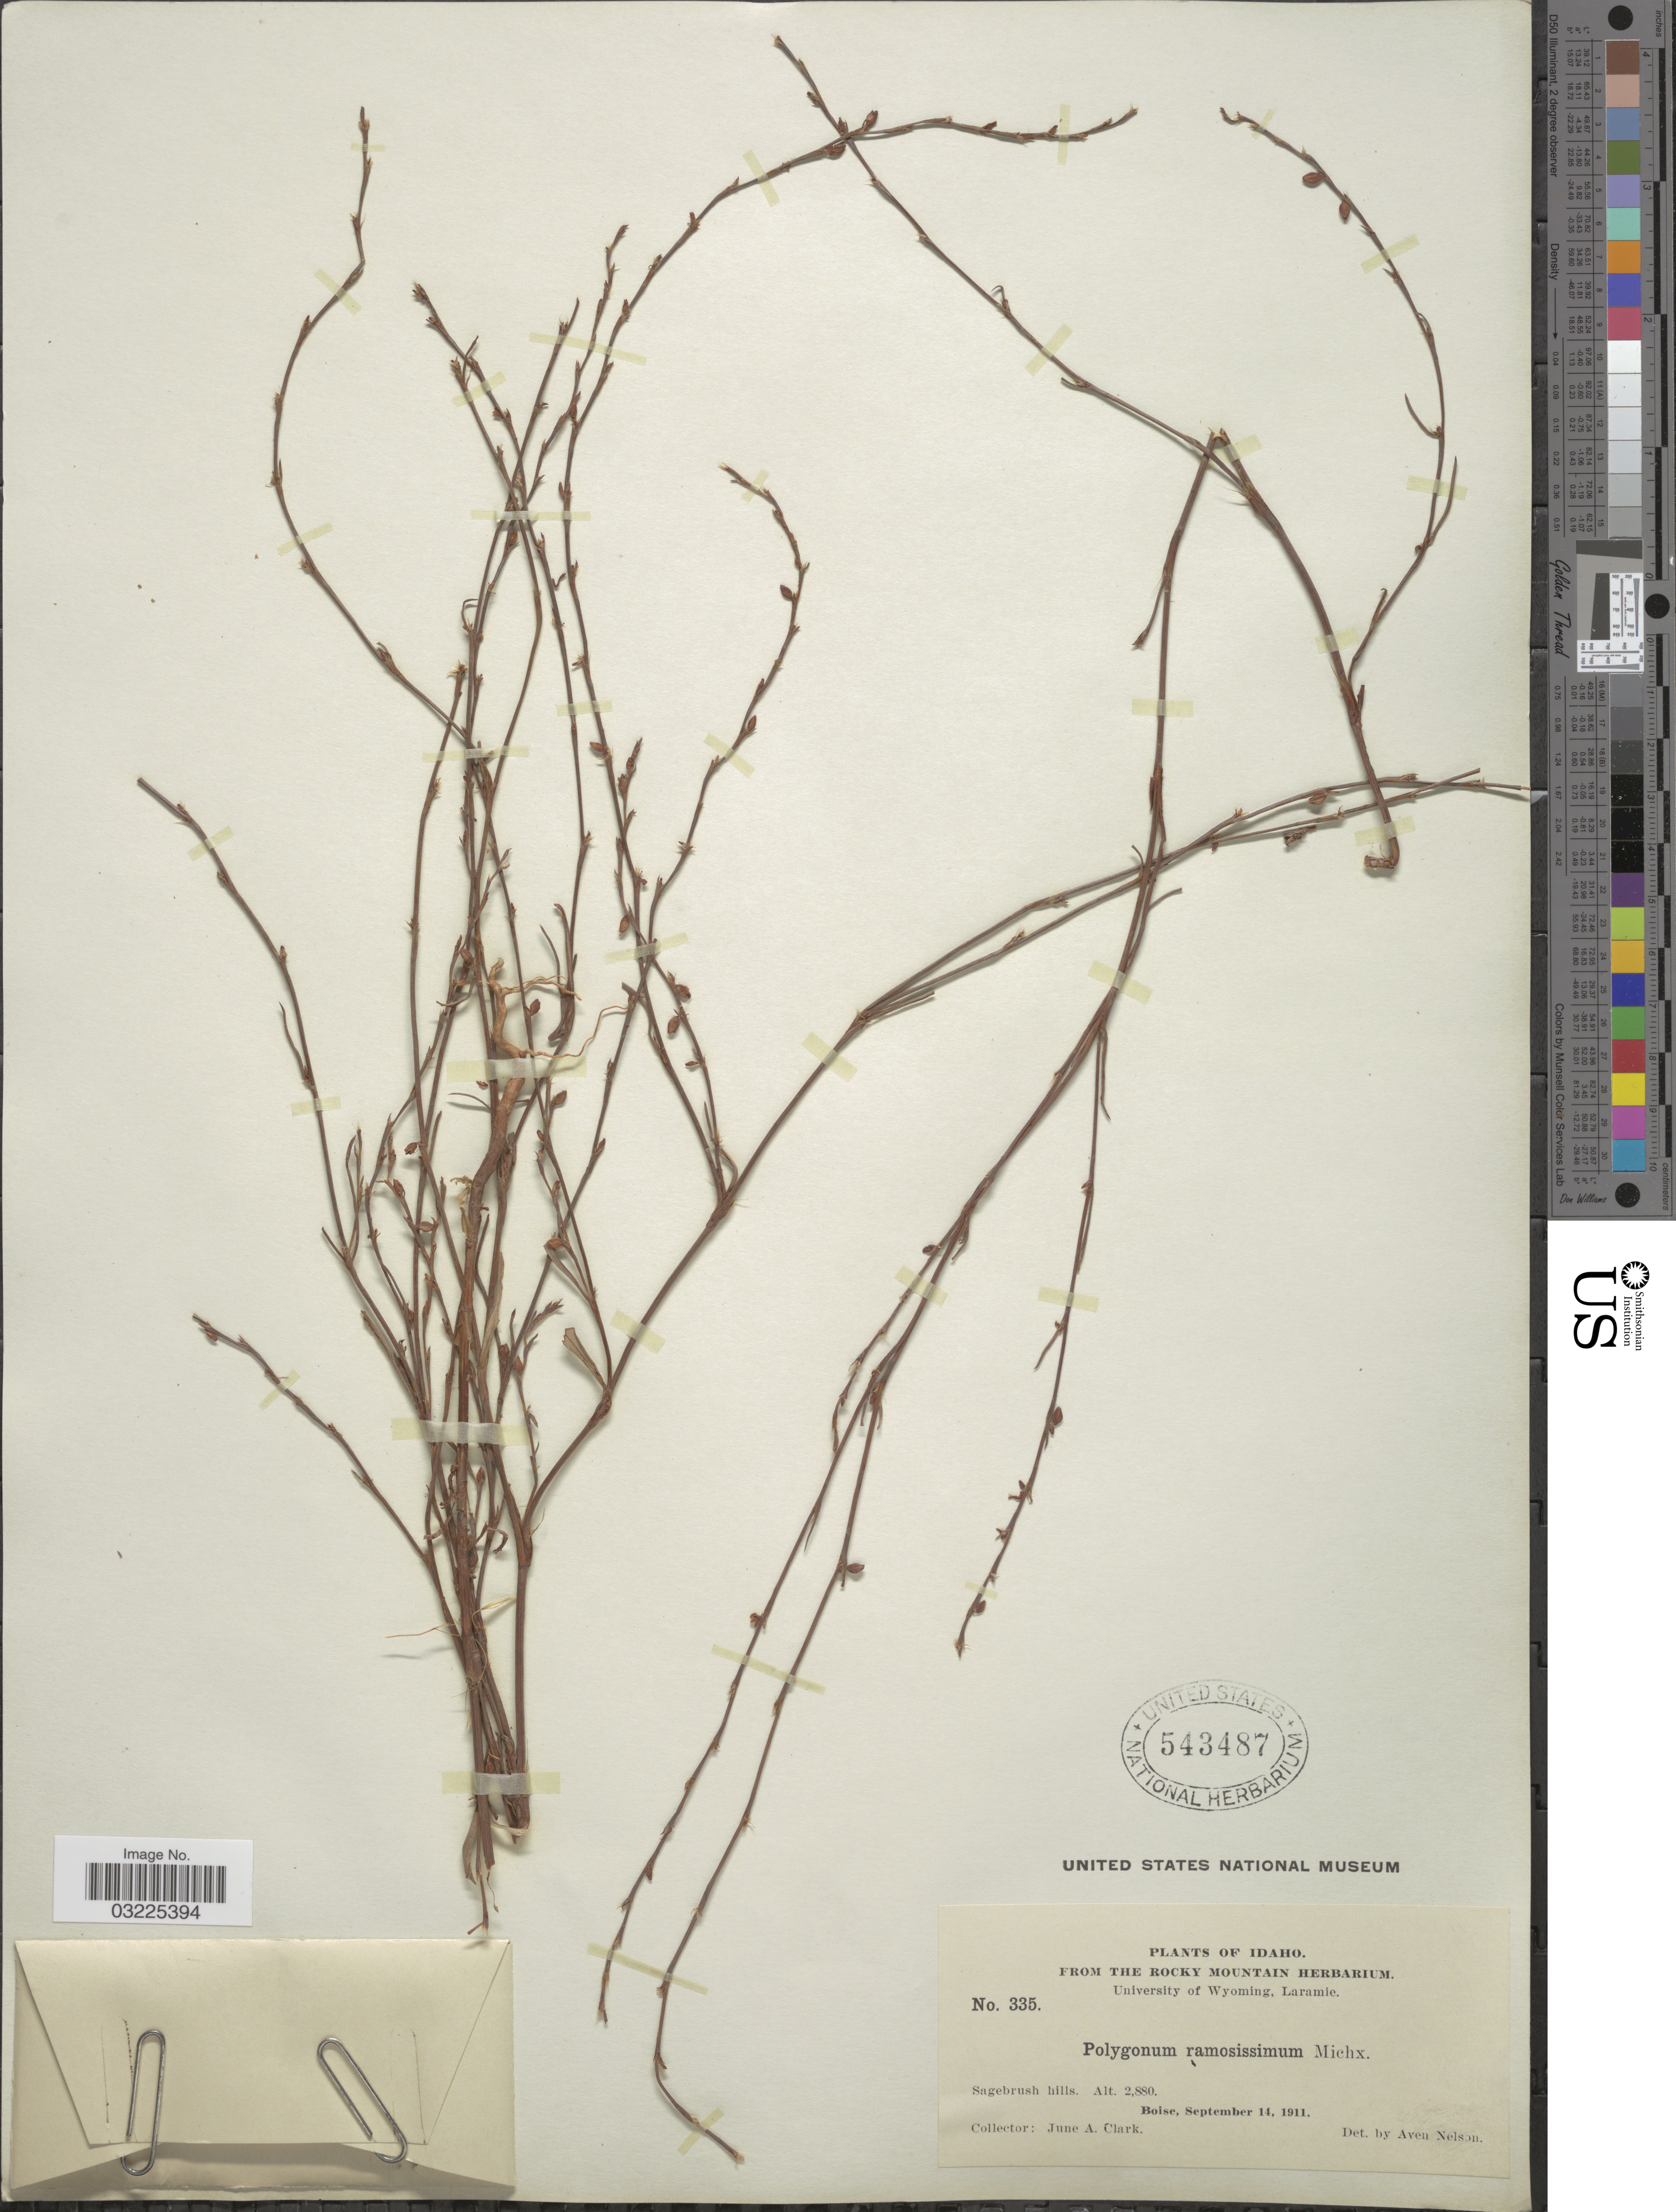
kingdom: Plantae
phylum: Tracheophyta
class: Magnoliopsida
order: Caryophyllales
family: Polygonaceae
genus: Polygonum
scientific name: Polygonum ramosissimum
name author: Michx.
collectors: J. A. Clark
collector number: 335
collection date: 1911-09-14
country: United States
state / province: Idaho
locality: Sagebrush hills. Boise.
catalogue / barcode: US 543487